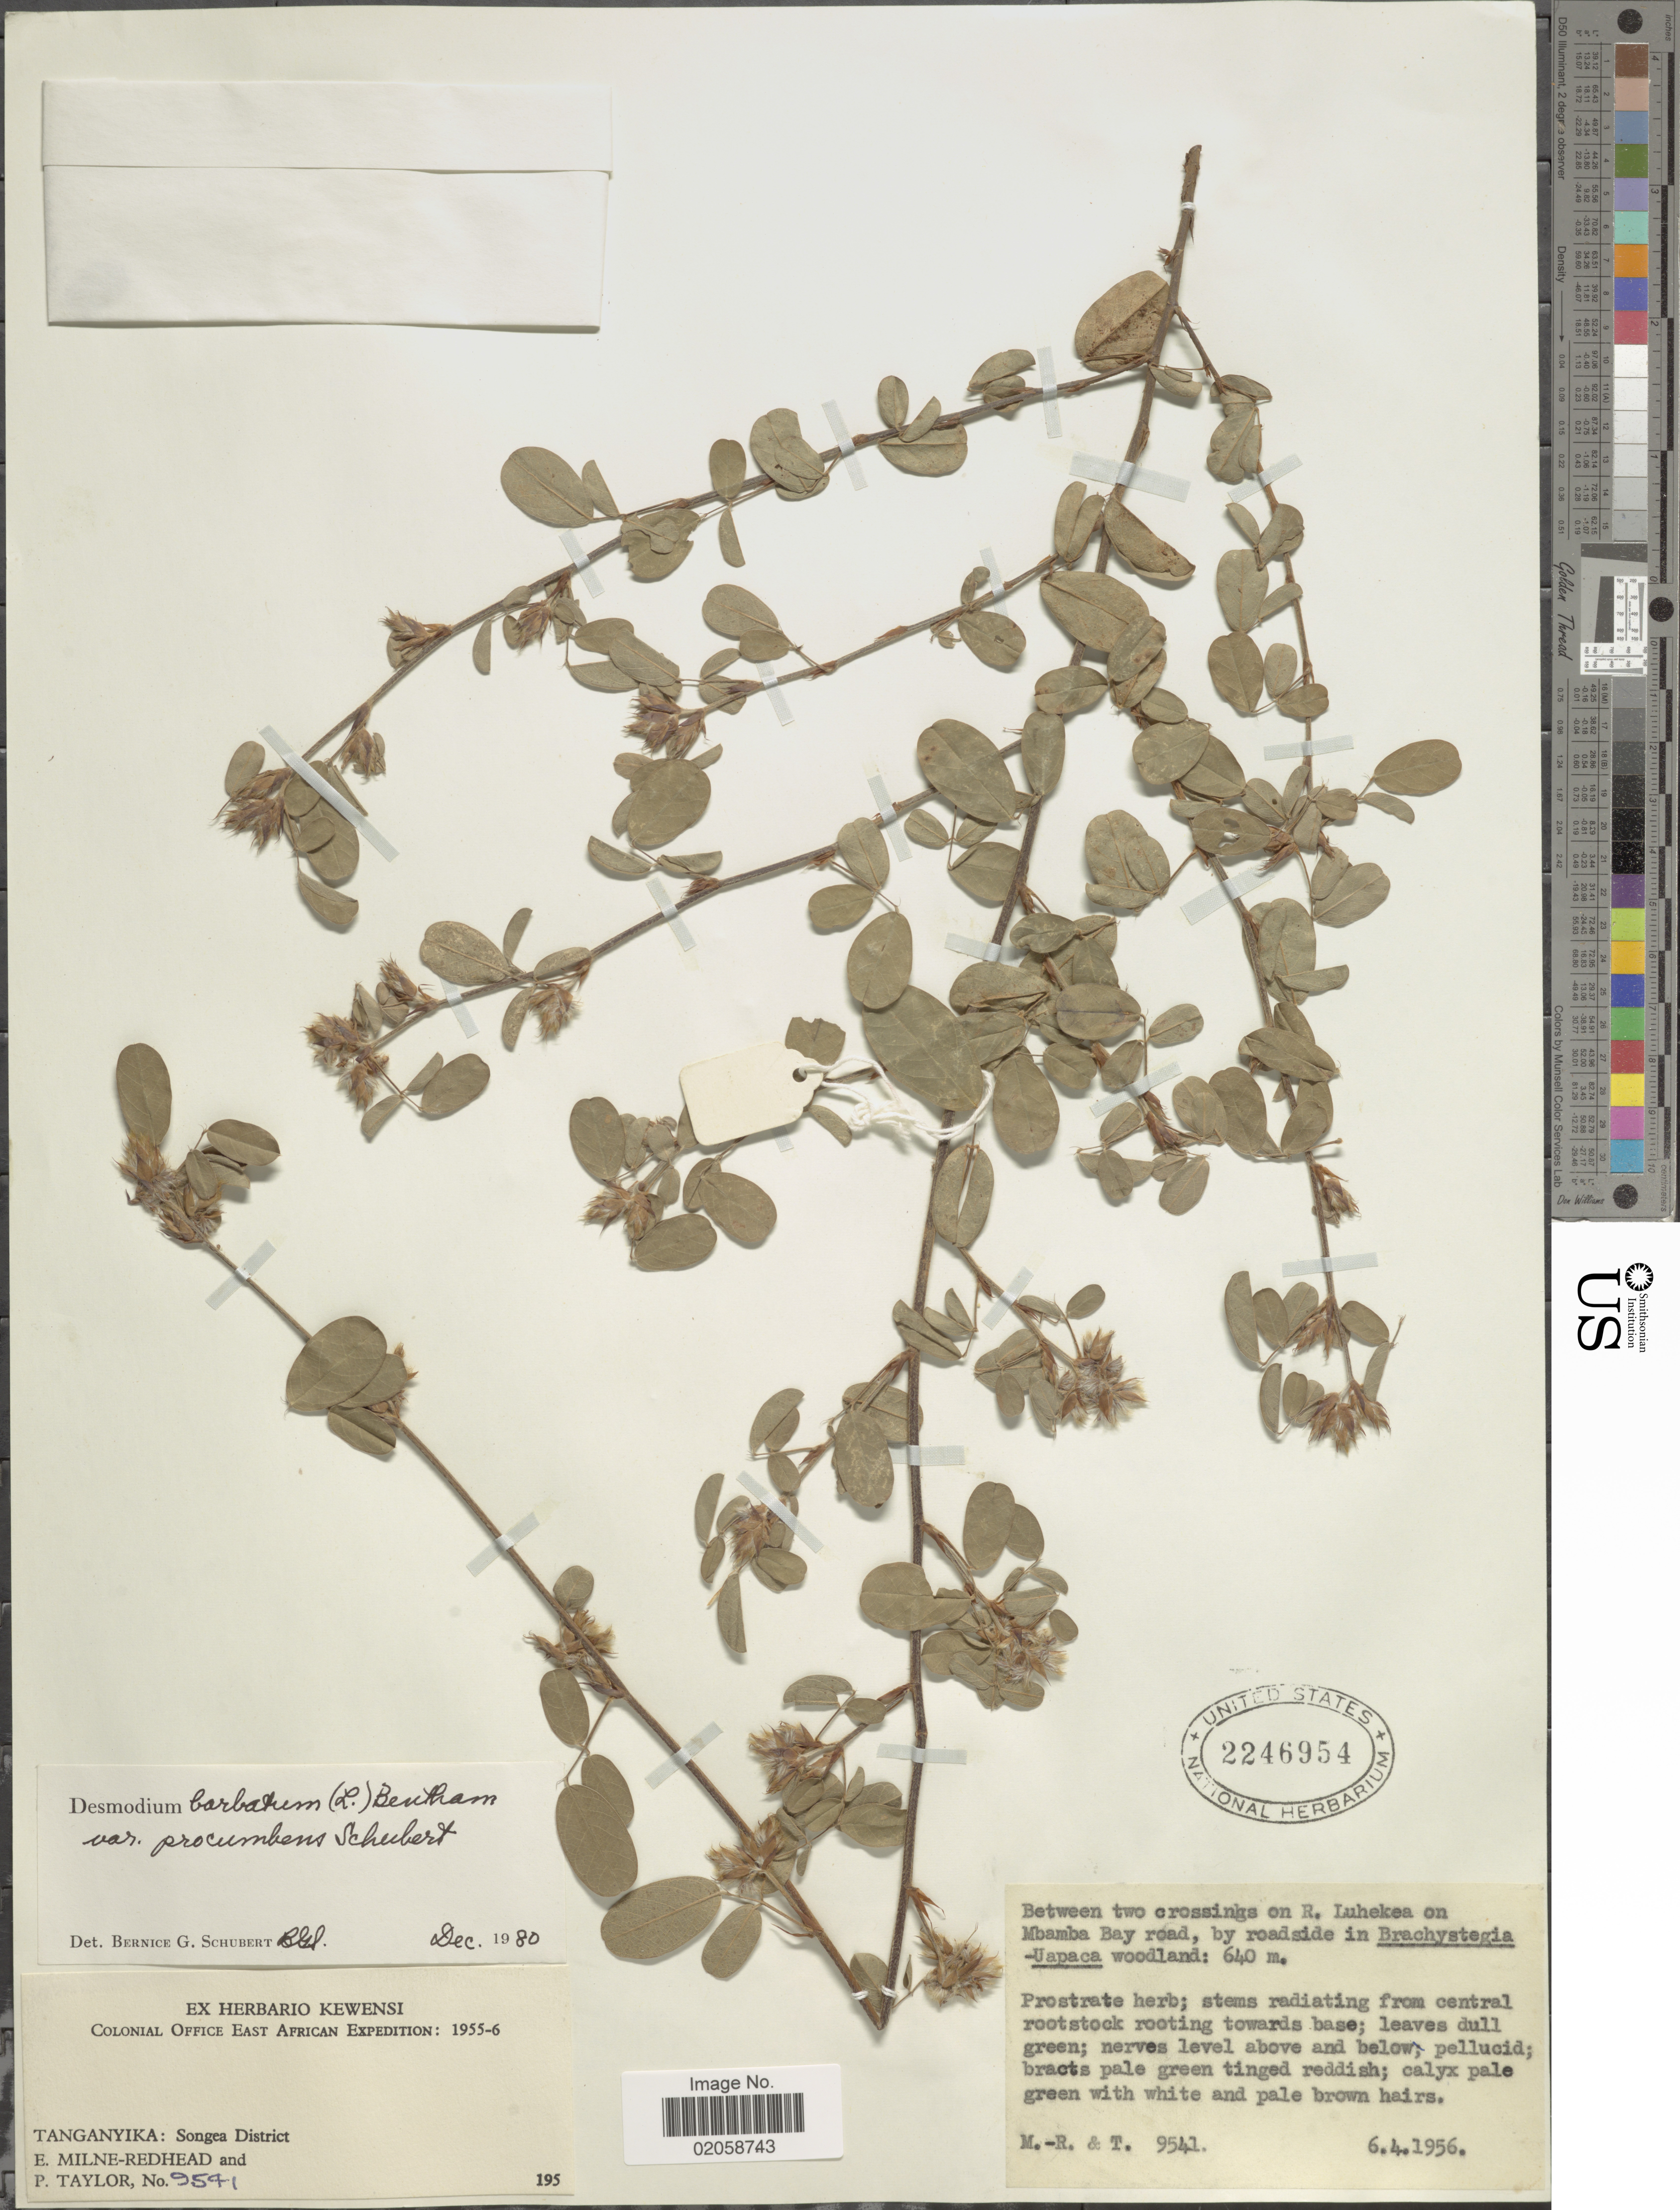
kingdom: Plantae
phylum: Tracheophyta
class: Magnoliopsida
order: Fabales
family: Fabaceae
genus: Grona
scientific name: Grona barbata var. procumbens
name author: (B.G. Schub.) H. Ohashi & K. Ohashi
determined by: Strong, Mark T., (BOT), Smithsonian Institution - National Museum of Natural History (UNITED STATES)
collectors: E. W. Milne-Redhead & P. Taylor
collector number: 9591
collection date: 1956-04-06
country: Tanzania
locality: Tanganyika: Sogea District. Between two crossings on R. Luhekea on Mbamba Bay road, by roadside in Brachystegia- Uapaca woodland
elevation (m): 640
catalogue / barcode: US 2246954